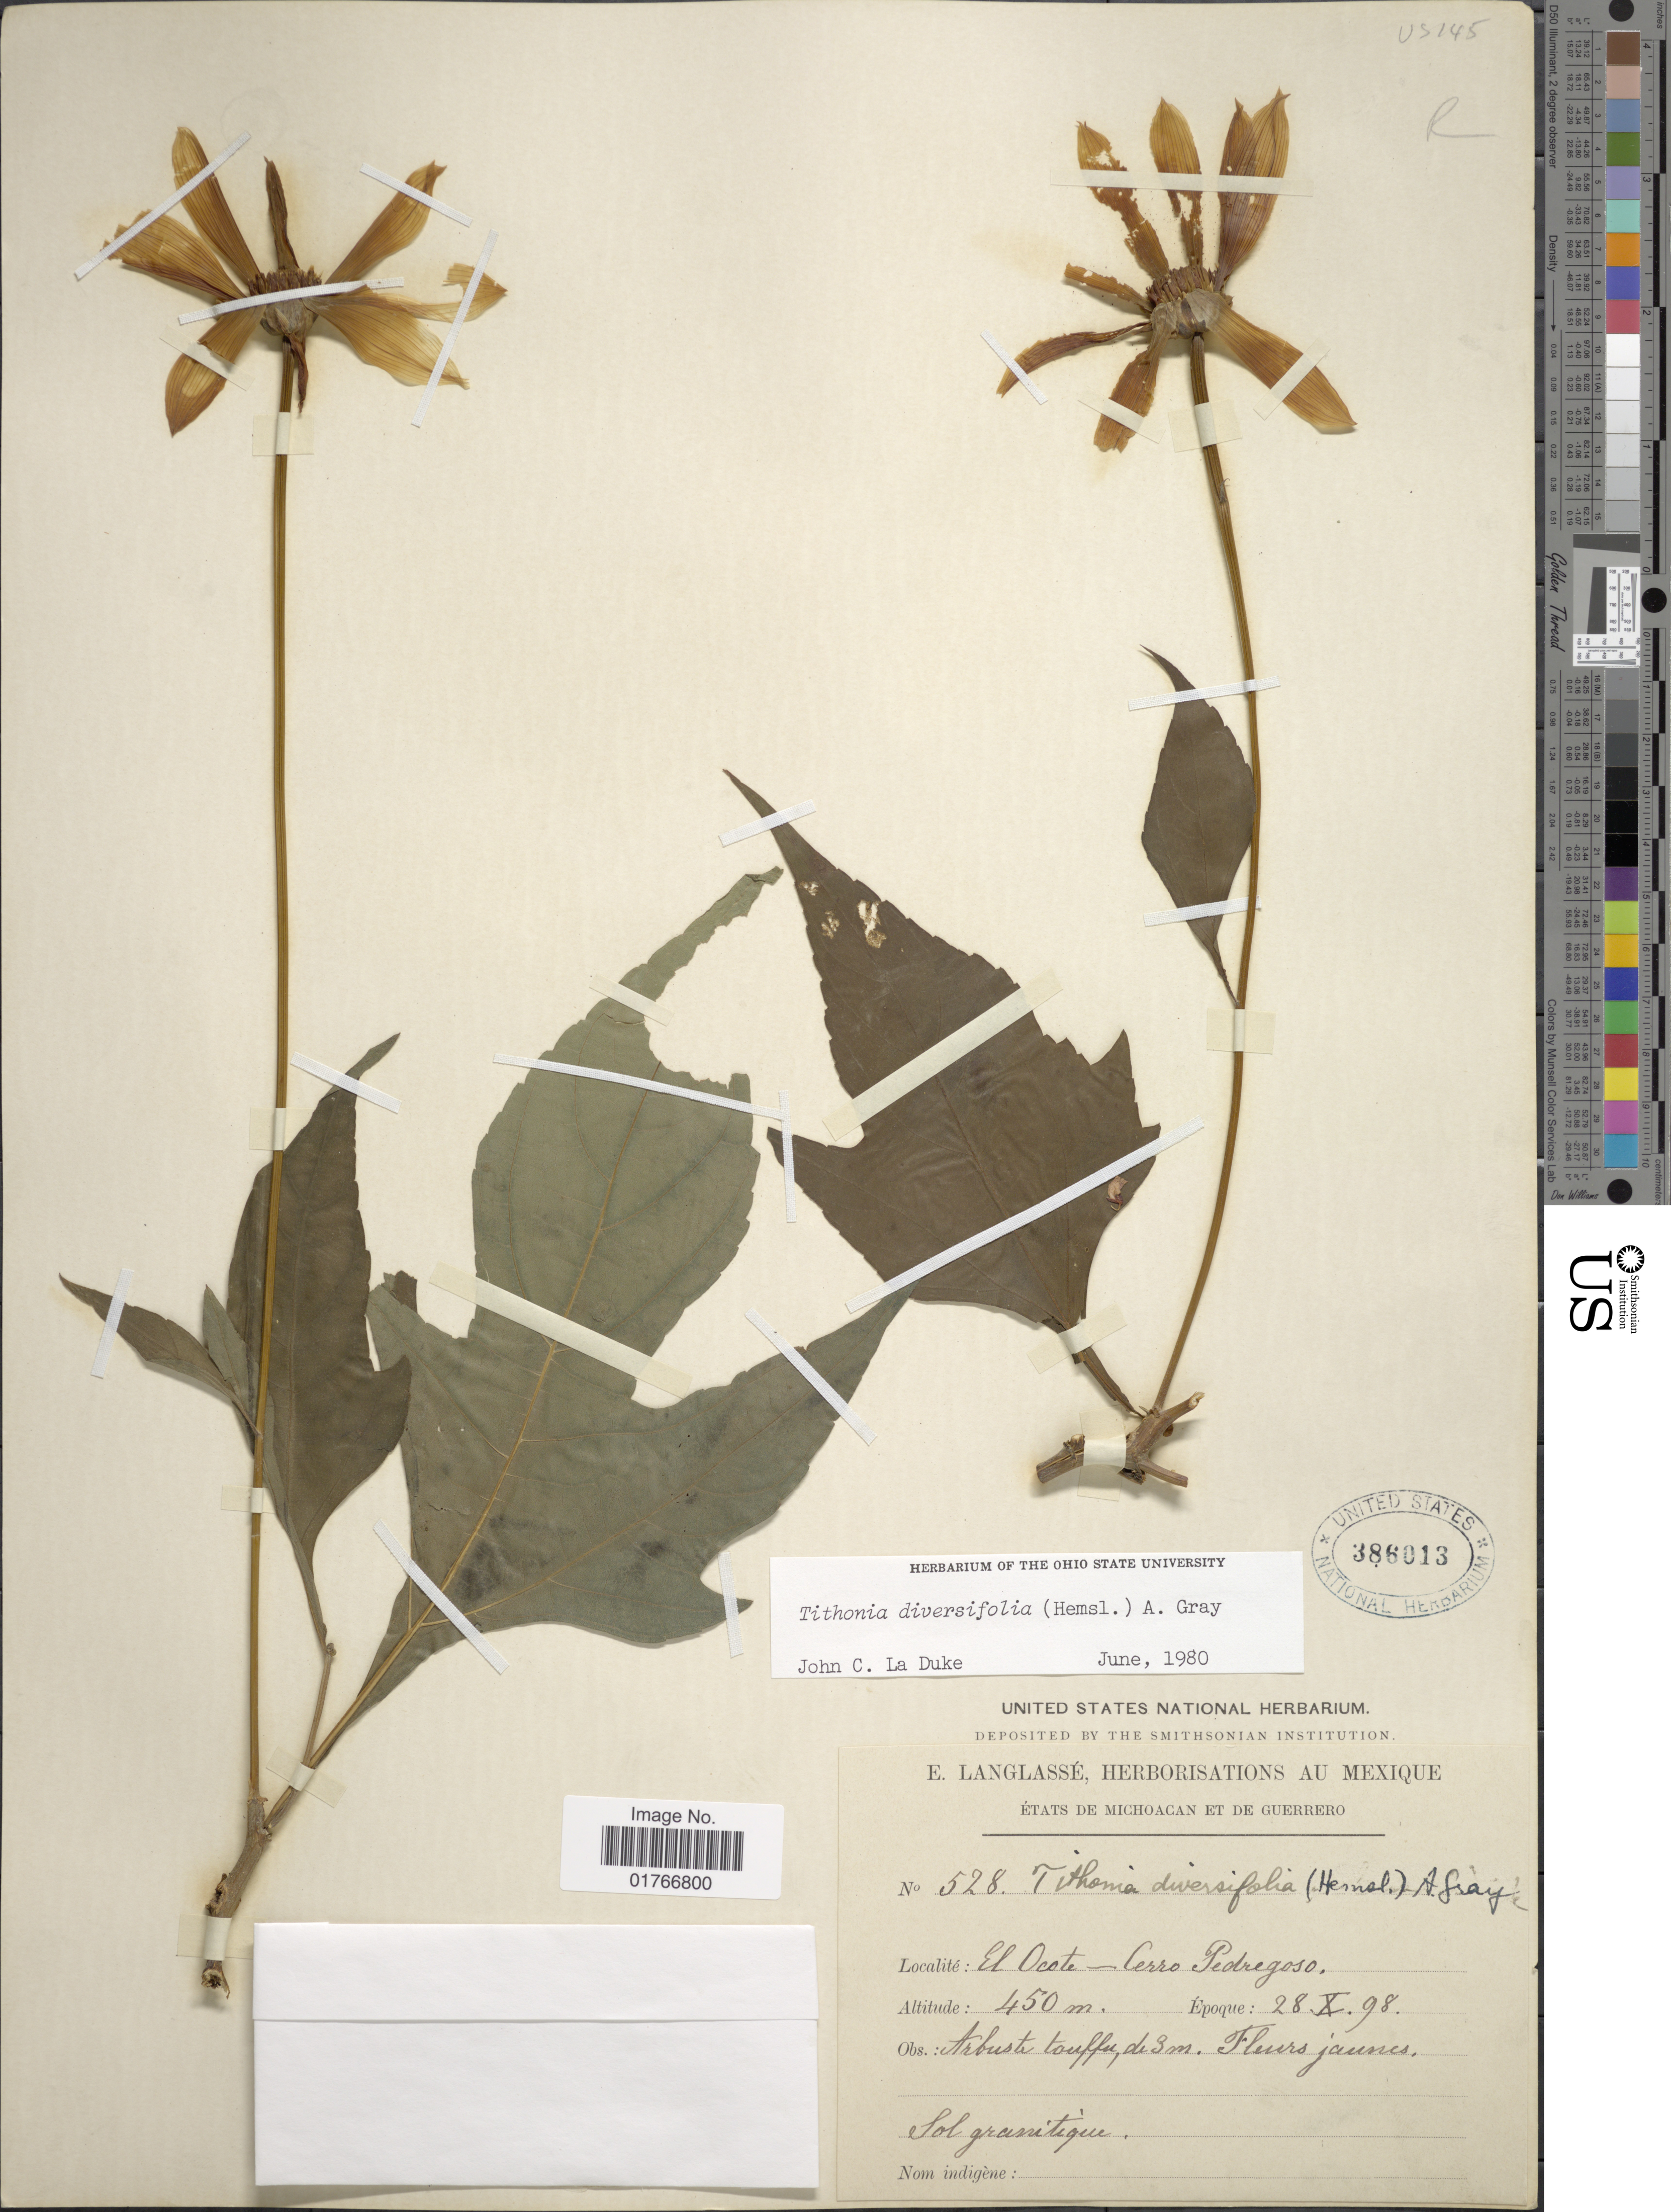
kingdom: Plantae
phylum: Tracheophyta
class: Magnoliopsida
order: Asterales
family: Asteraceae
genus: Tithonia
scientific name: Tithonia diversifolia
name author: (Hemsl.) A. Gray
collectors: E. Langlassé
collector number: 528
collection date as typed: Transcribed d/m/y: 28/10/98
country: Mexico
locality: Etats de Michoacan et de Guerrero, El Ocote-Cerro Pedregoso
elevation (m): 450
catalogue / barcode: US 386013